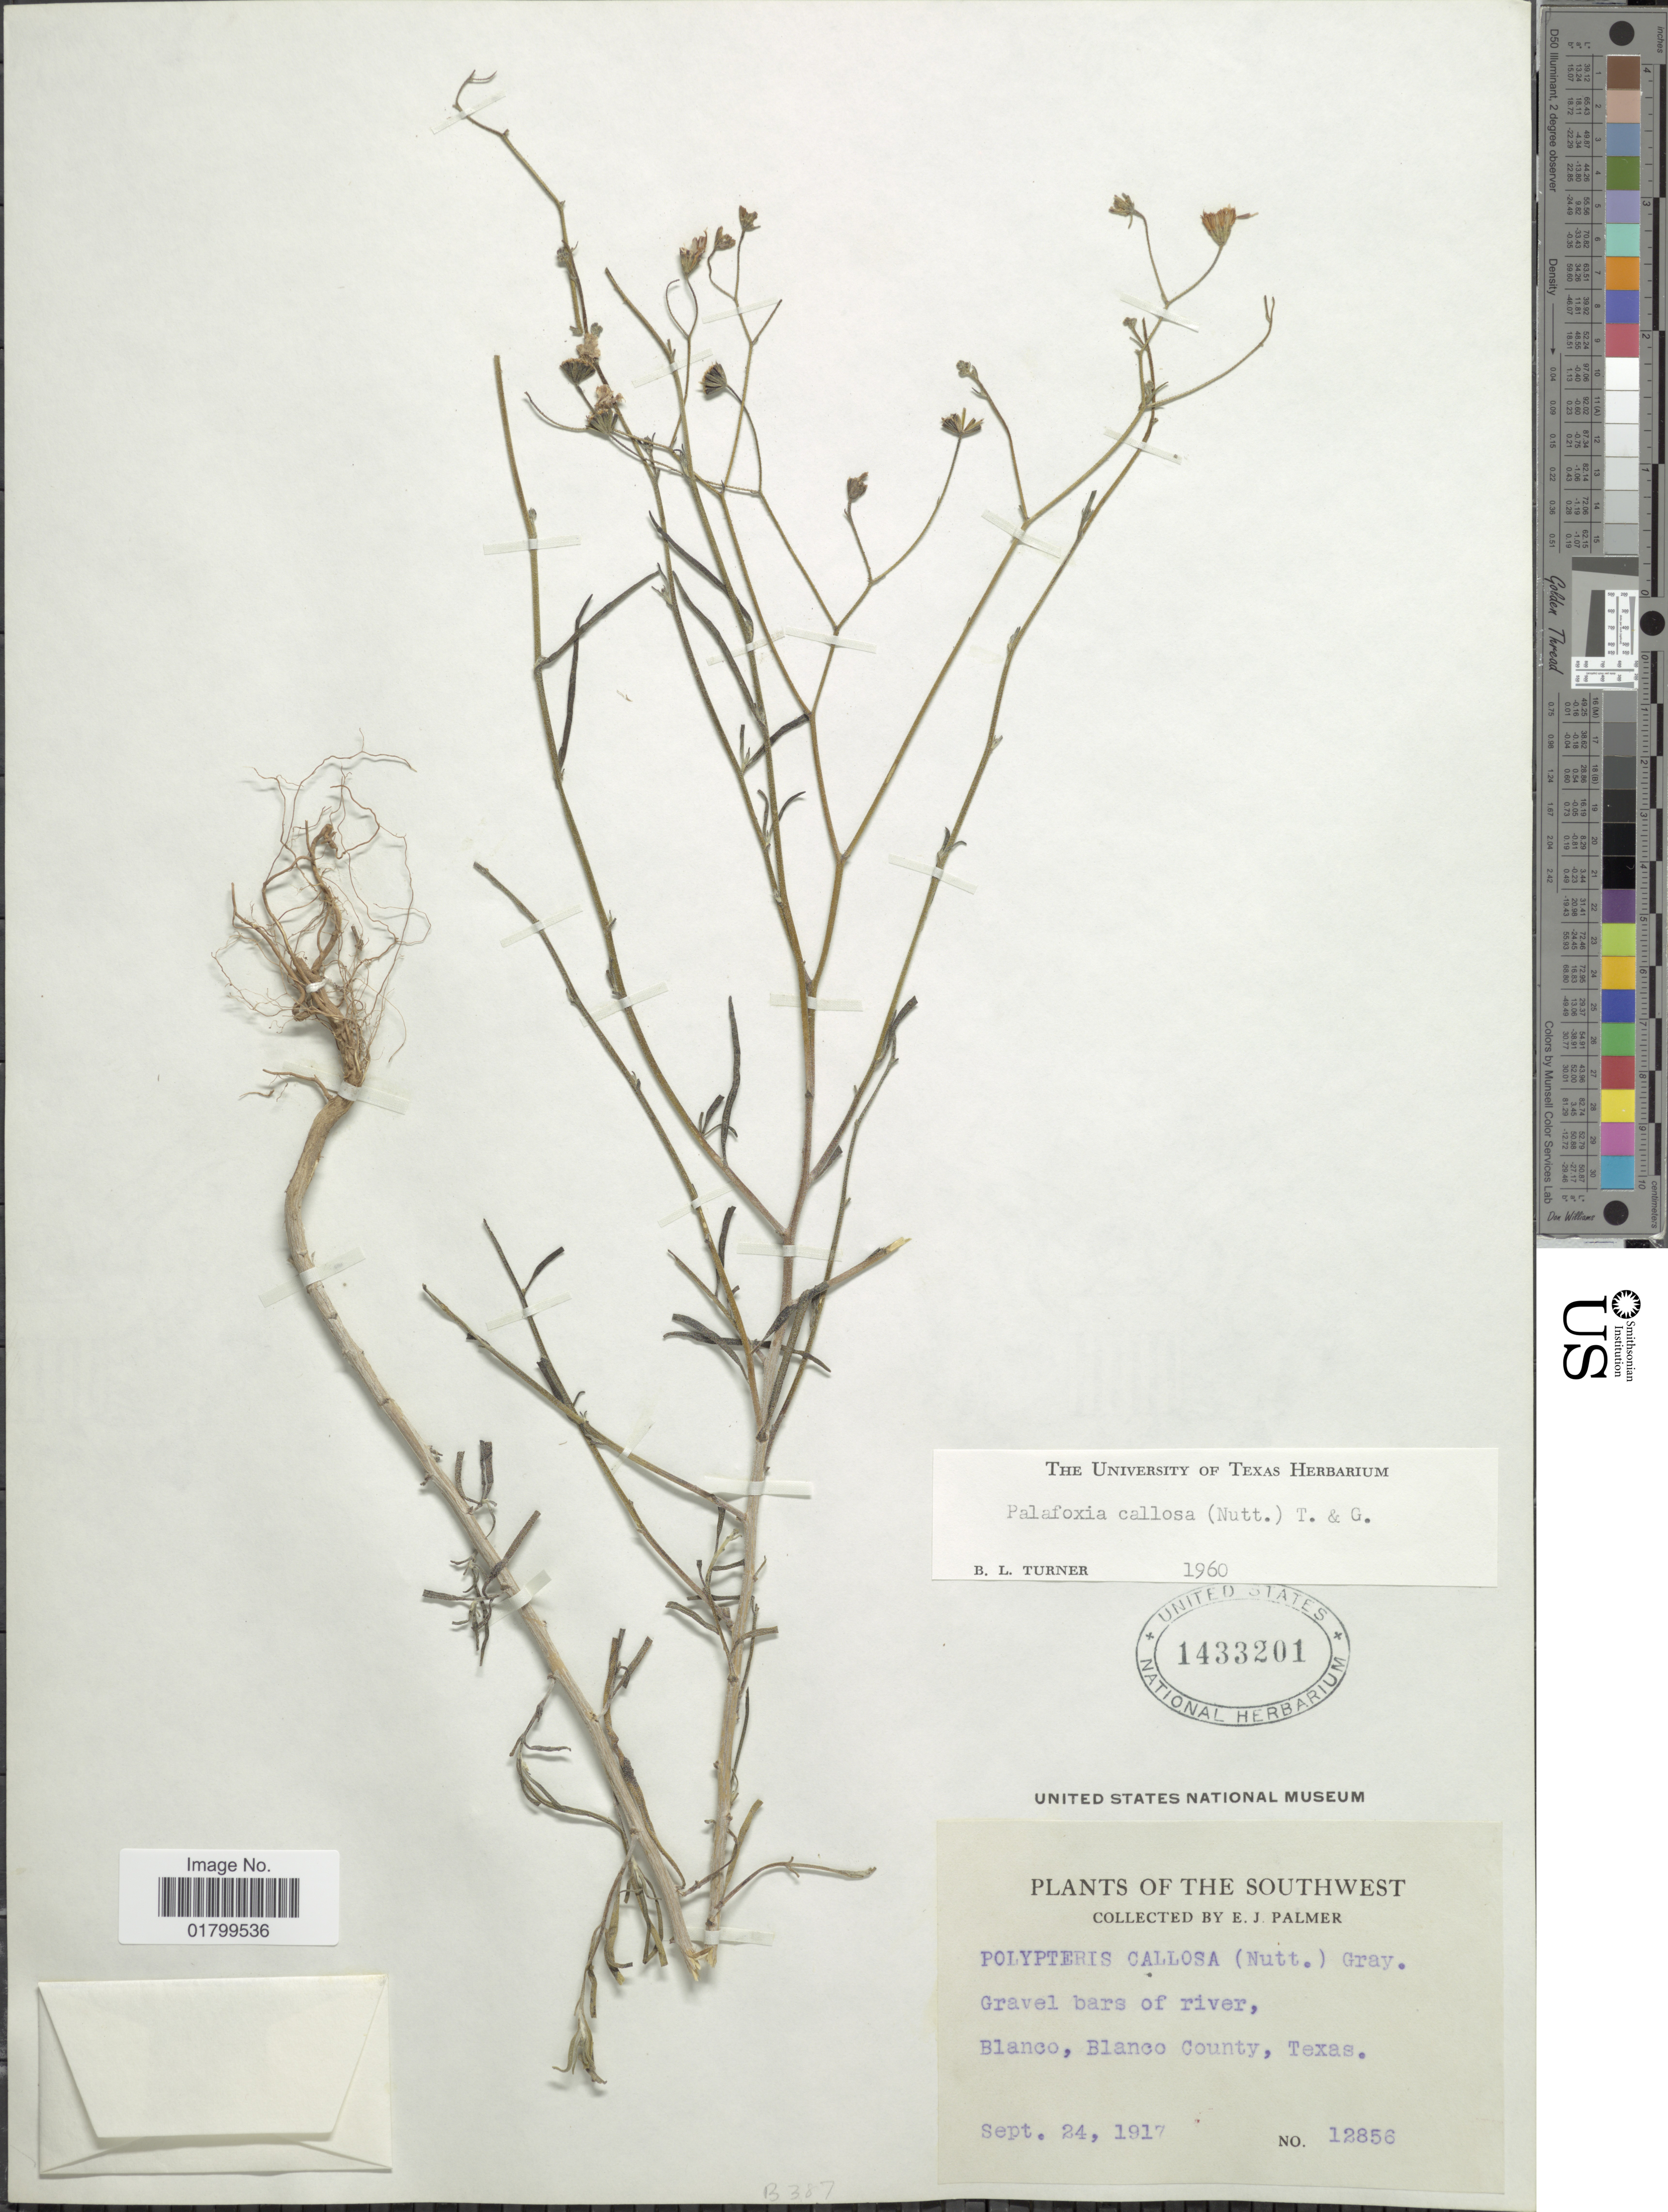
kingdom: Plantae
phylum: Tracheophyta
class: Magnoliopsida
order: Asterales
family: Asteraceae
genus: Palafoxia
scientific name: Palafoxia callosa var. callosa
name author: (Nutt.) Torr. & A. Gray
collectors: E. J. Palmer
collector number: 12856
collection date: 1917-09-24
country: United States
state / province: Texas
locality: The Southwest, Gravel bars of River, Blanco, Blanco County, Texas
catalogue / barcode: US 1433201